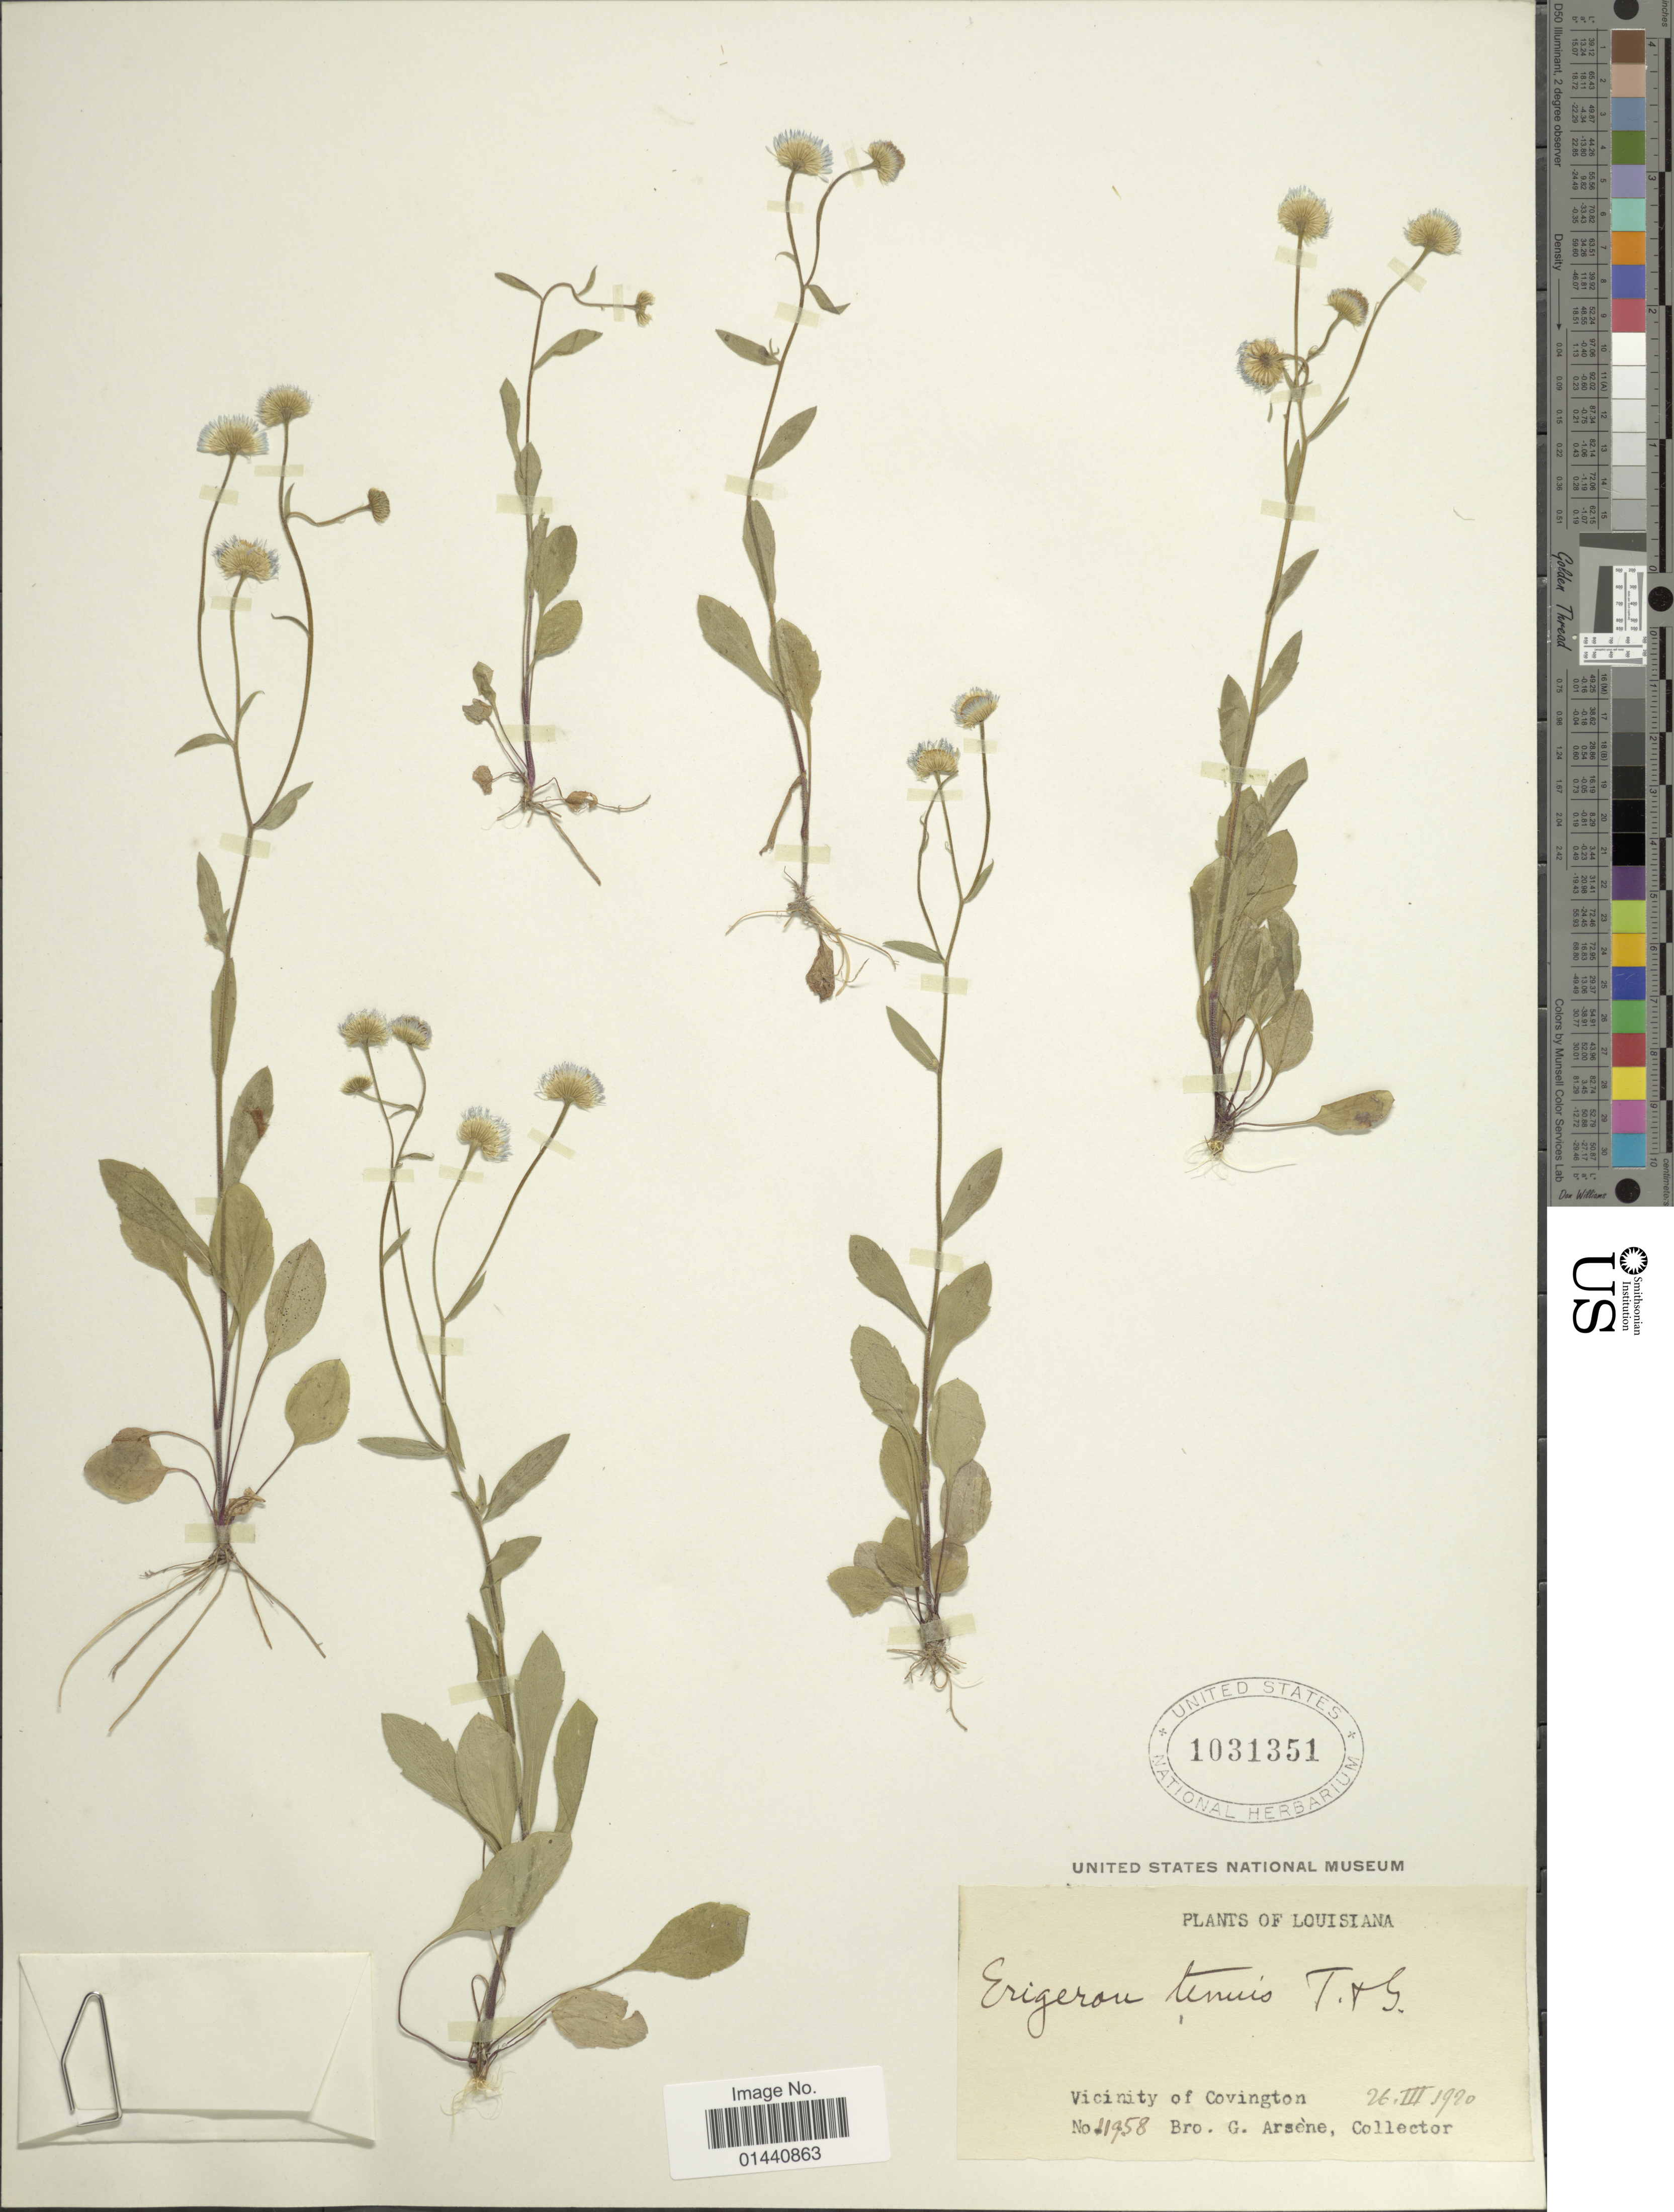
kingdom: Plantae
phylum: Tracheophyta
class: Magnoliopsida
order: Asterales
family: Asteraceae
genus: Erigeron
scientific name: Erigeron tenuis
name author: Torr. & A. Gray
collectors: Bro. G. Arsène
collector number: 11958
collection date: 1920-03-26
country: United States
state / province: Louisiana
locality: Vicinity of Covington.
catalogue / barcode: US 1031351